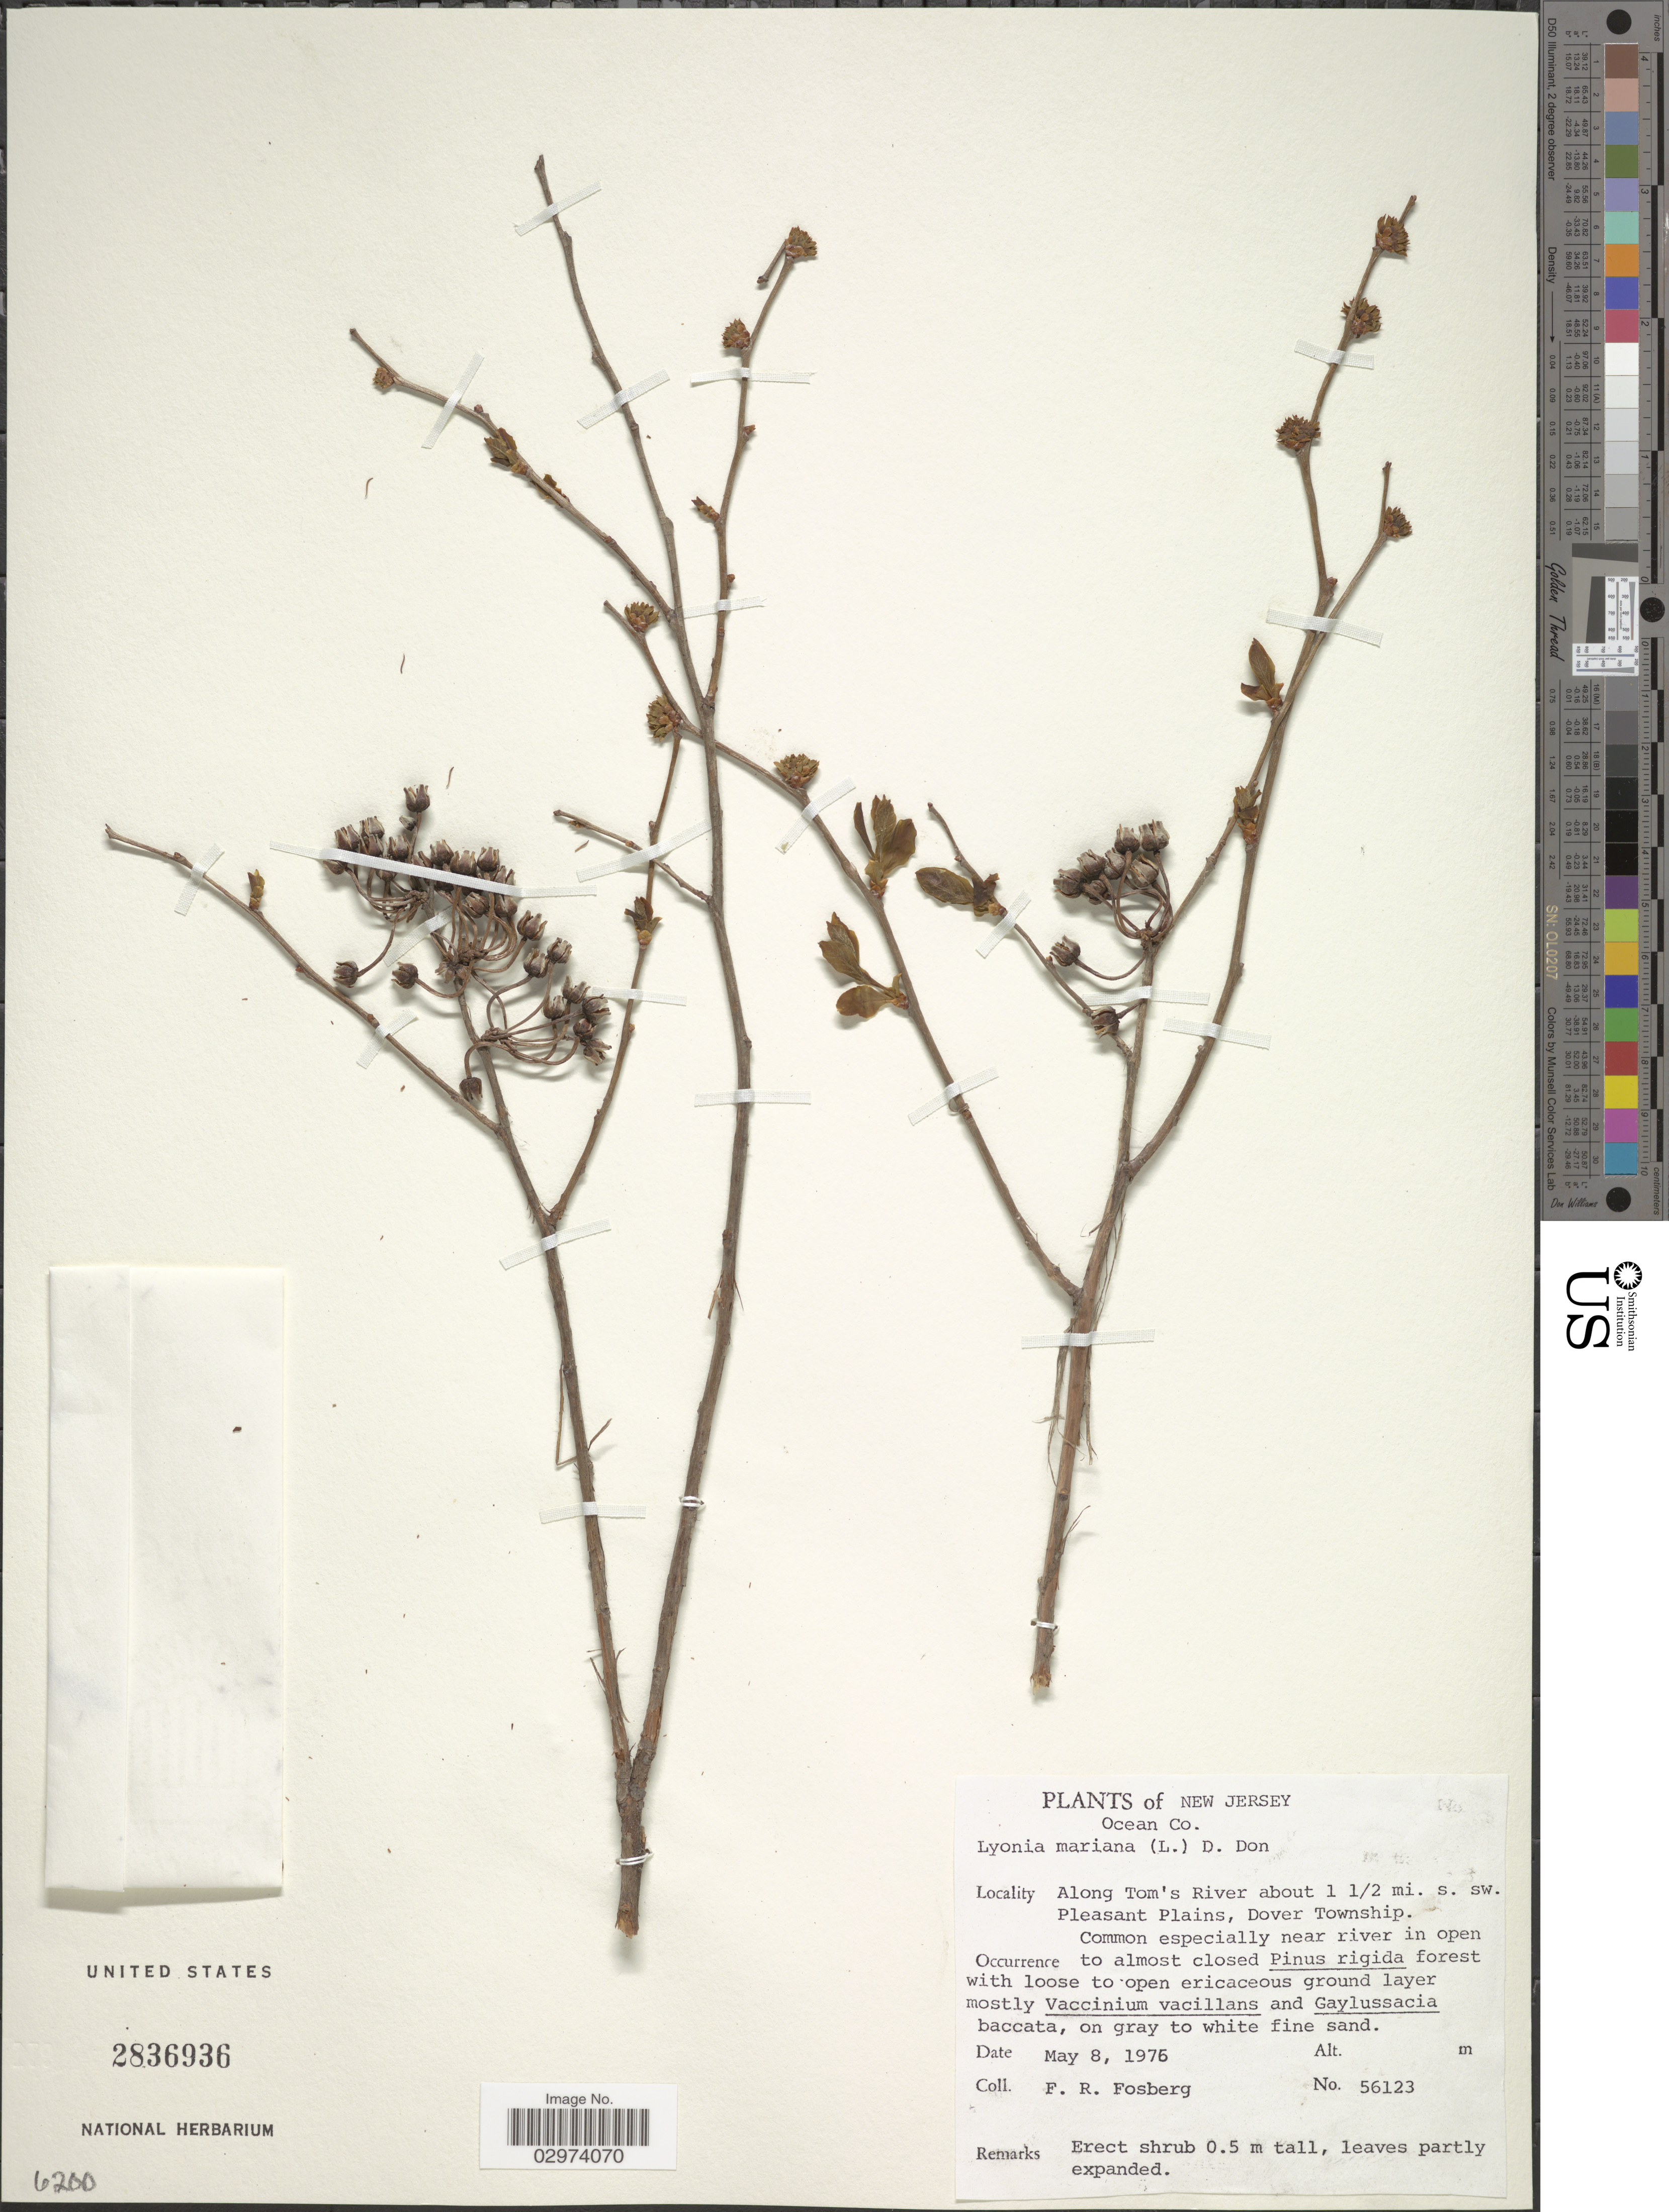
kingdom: Plantae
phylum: Tracheophyta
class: Magnoliopsida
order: Ericales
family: Ericaceae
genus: Lyonia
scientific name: Lyonia mariana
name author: (L.) D. Don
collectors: F. R. Fosberg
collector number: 56123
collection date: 1976-05-08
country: United States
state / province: New Jersey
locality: Ocean Co. Along Tom's River about 1 1/2 mi. s. sw. Pleasant Plains, Dover Township.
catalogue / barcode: US 2836936